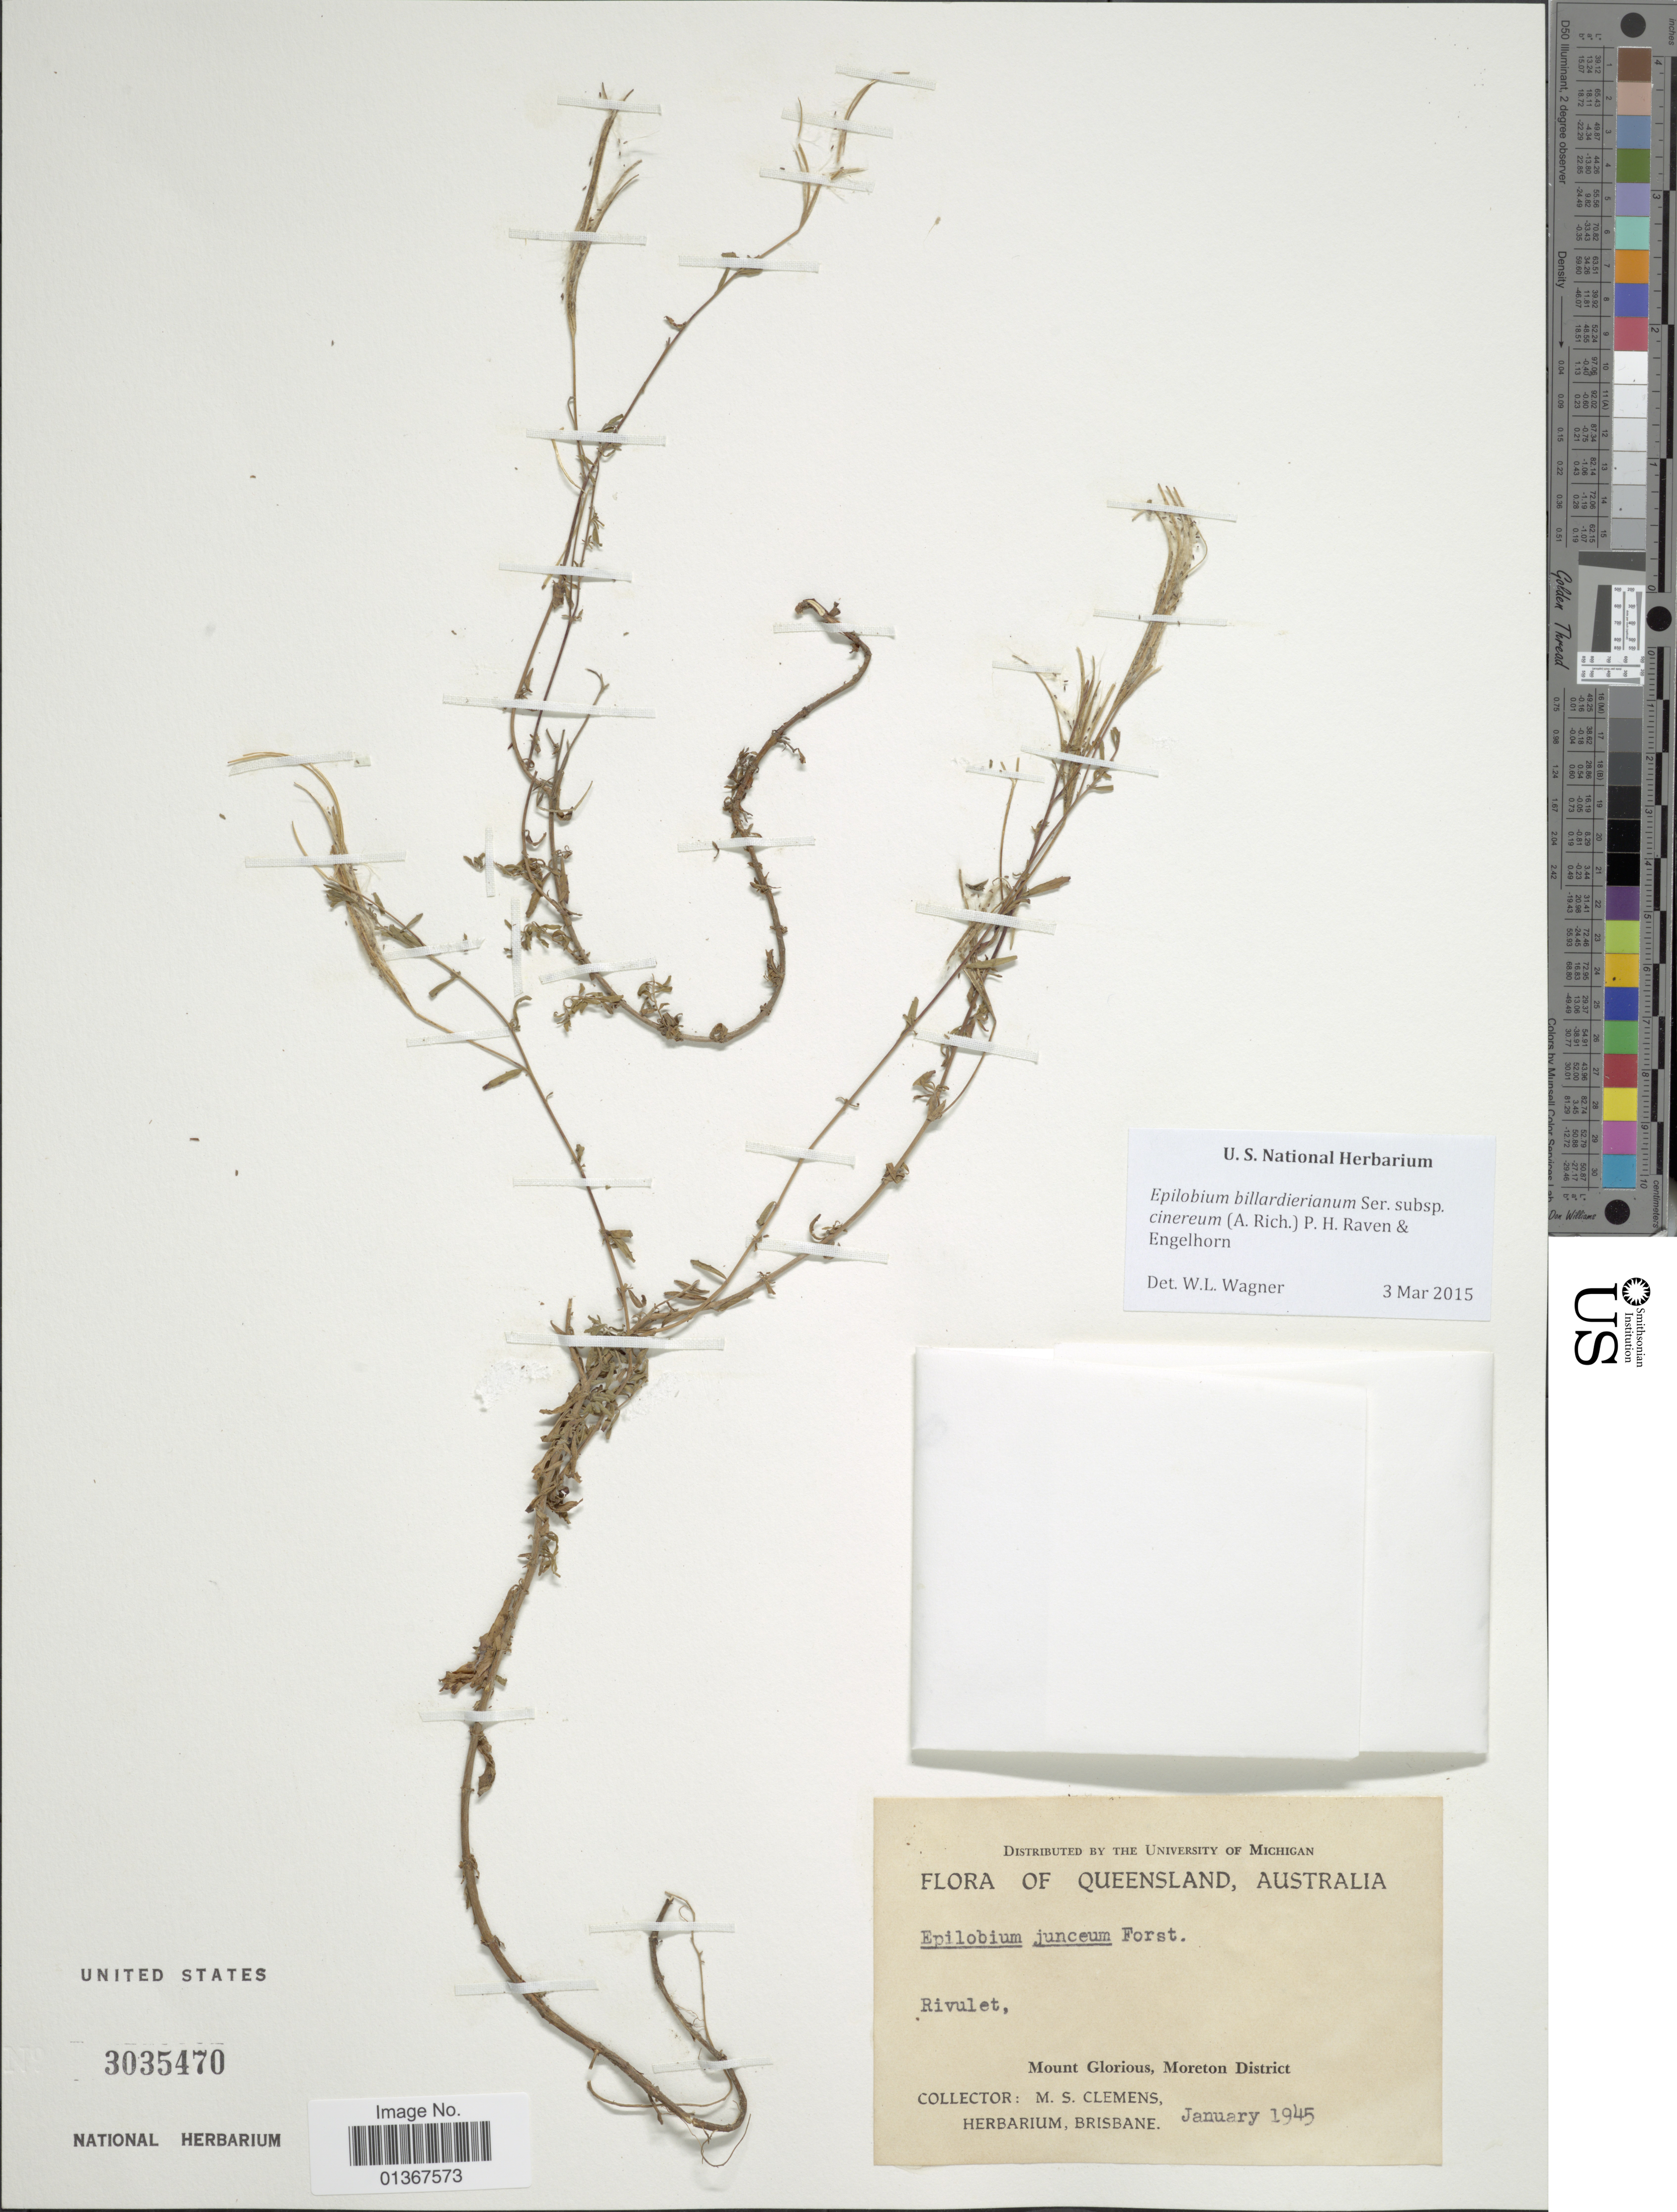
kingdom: Plantae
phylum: Tracheophyta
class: Magnoliopsida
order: Myrtales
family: Onagraceae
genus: Epilobium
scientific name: Epilobium billardiereanum subsp. cinereum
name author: (A. Rich.) P.H. Raven & Engelhorn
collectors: M. S. Clemens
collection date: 1945-01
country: Australia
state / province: Queensland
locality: Rivulet, Mount Glorious, Moreton District.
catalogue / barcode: US 3035470